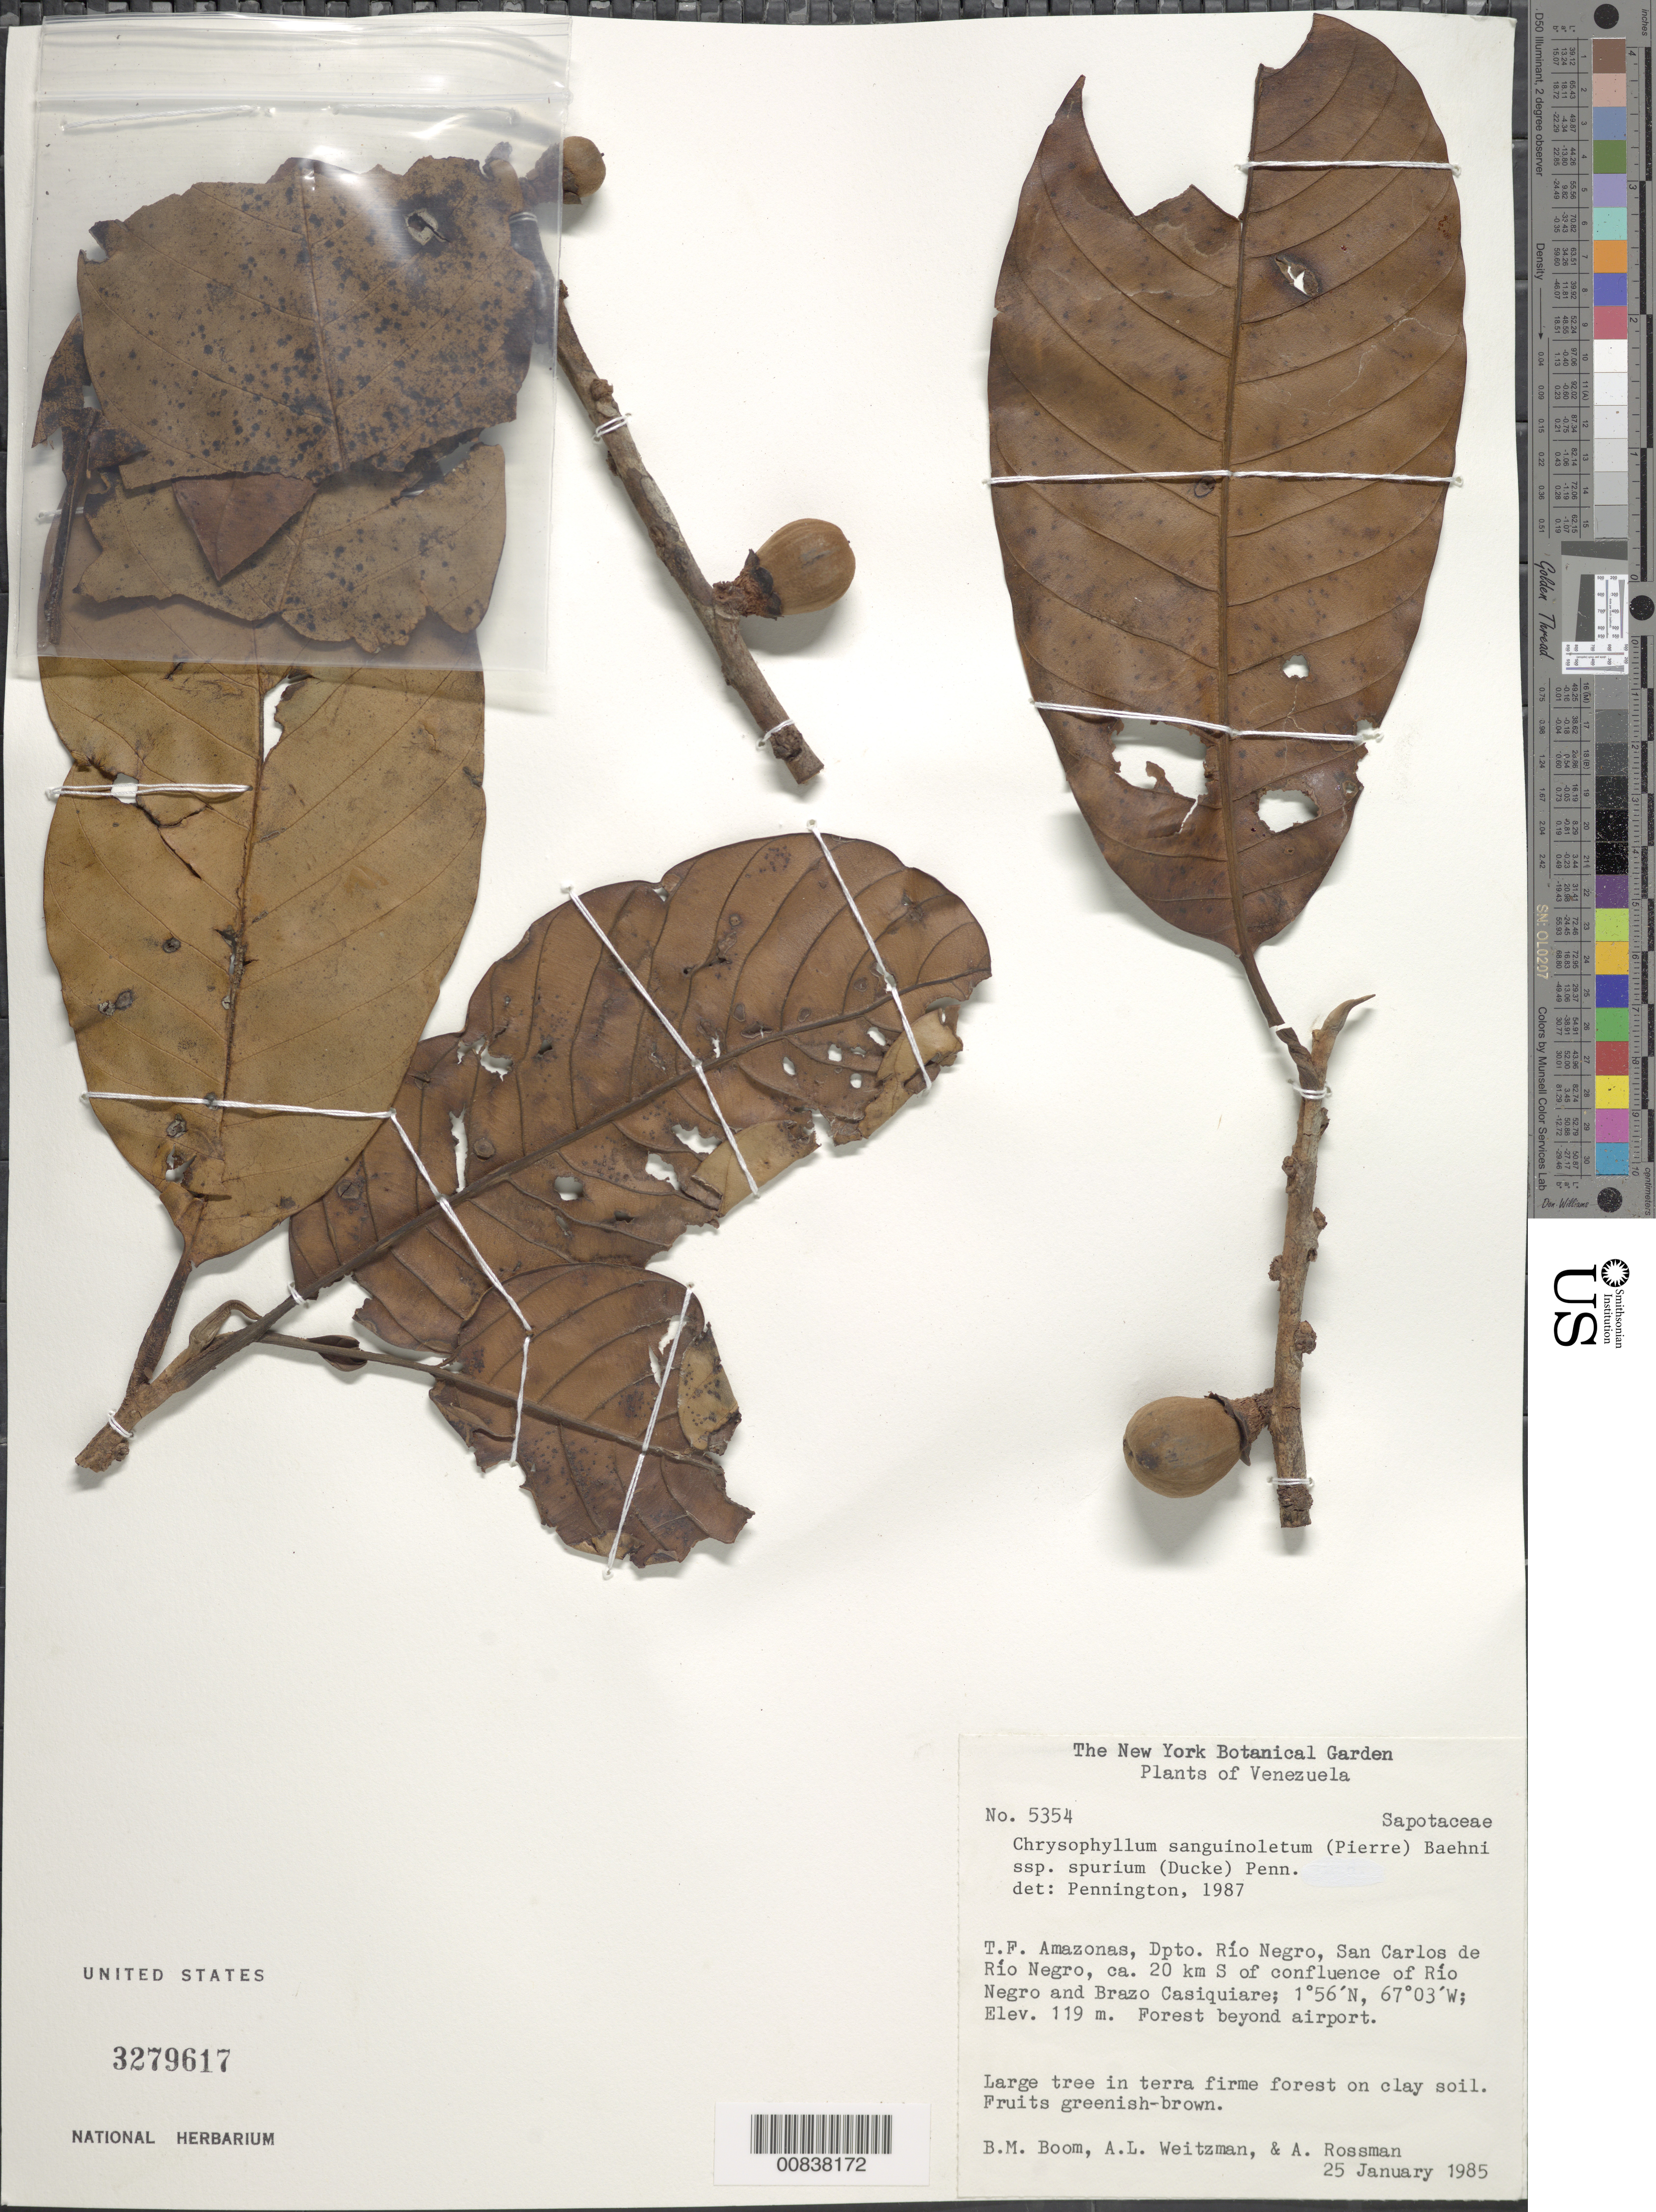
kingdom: Plantae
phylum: Tracheophyta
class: Magnoliopsida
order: Ericales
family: Sapotaceae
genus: Chrysophyllum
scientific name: Chrysophyllum sanguinolentum subsp. spurium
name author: (Ducke) T.D. Penn.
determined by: Pennington, T. D., (K)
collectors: B. M. Boom, A. L. Weitzman & A. Rossman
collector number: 5354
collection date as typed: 25-Jan-85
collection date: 1985-01-25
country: Venezuela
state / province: Amazonas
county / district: Río Negro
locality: San Carlos de Río Negro, ca. 20 km S of confl. of Río Negro and Brazo Casiquiare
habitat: Forest beyond airport; in terra firme forest on clay soil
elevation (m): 119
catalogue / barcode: US 3279617